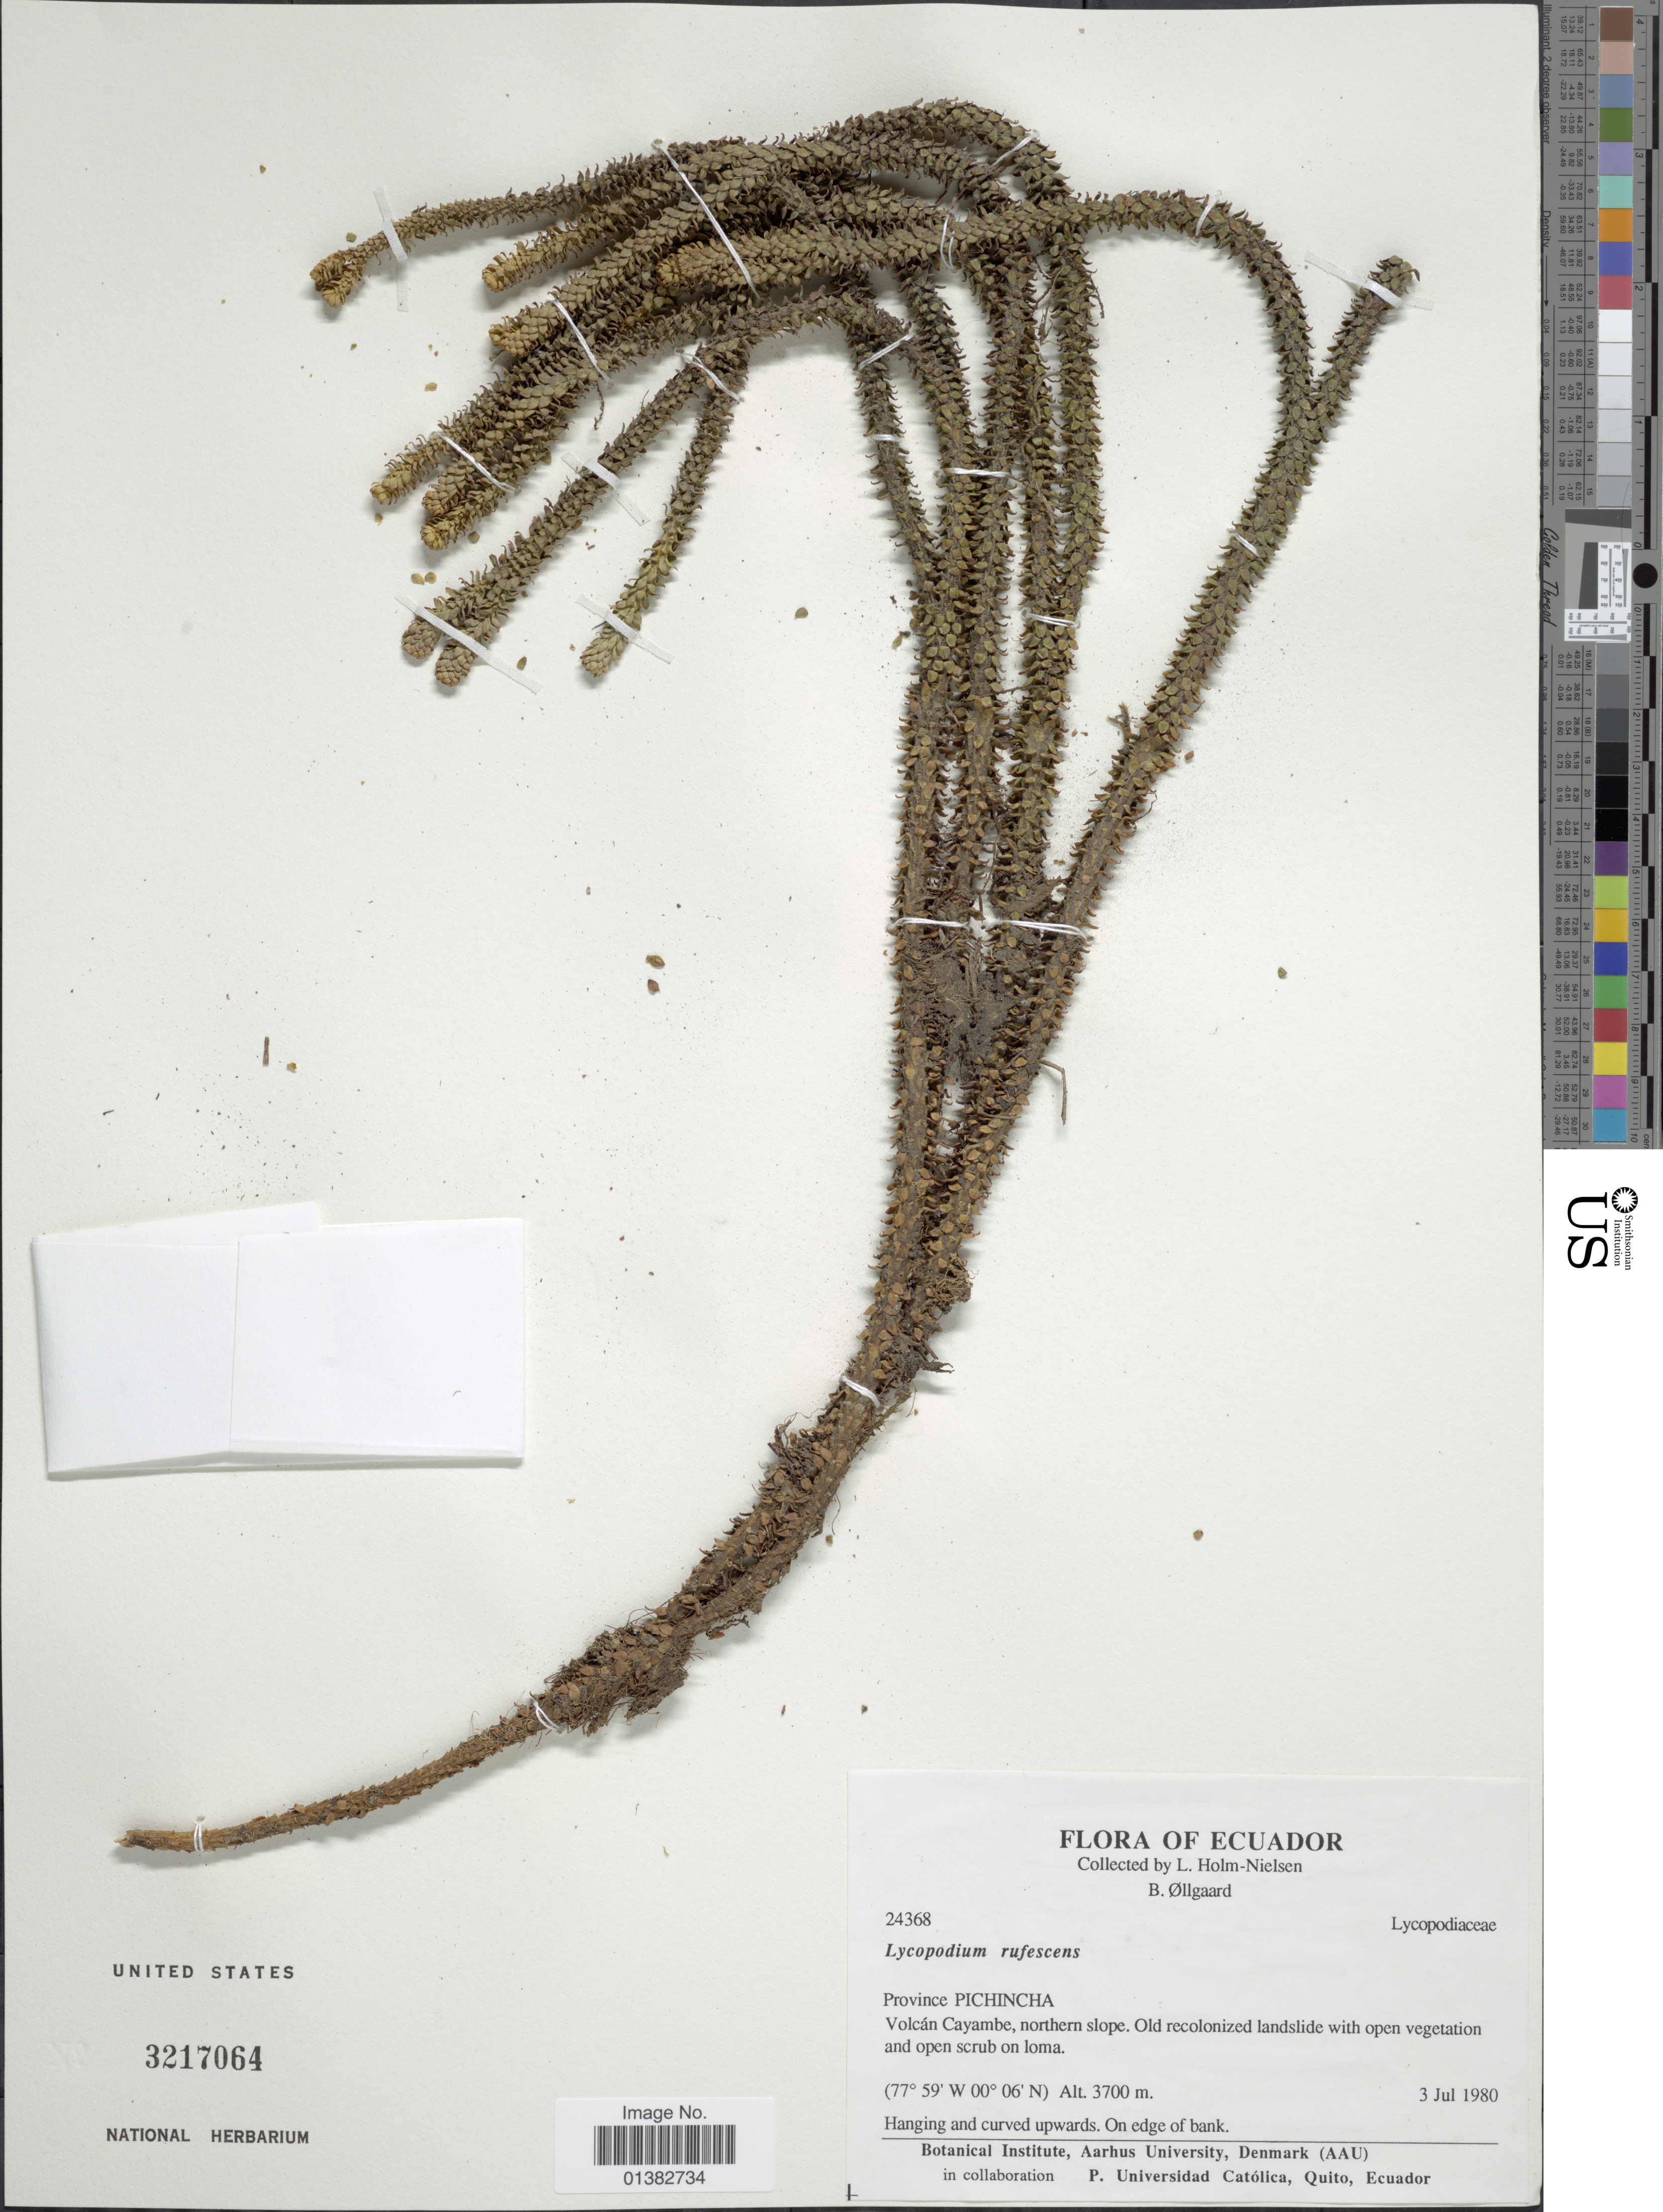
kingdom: Plantae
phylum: Tracheophyta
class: Lycopodiopsida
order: Lycopodiales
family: Lycopodiaceae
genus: Phlegmariurus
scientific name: Phlegmariurus rufescens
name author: (Hook.) B. Øllg.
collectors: L. B. Holm-Nielsen & B. Øllgaard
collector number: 24368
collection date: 1980-07-03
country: Ecuador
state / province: Pichincha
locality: Volcán Cayambe, northern slope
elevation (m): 3700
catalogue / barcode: US 3217064